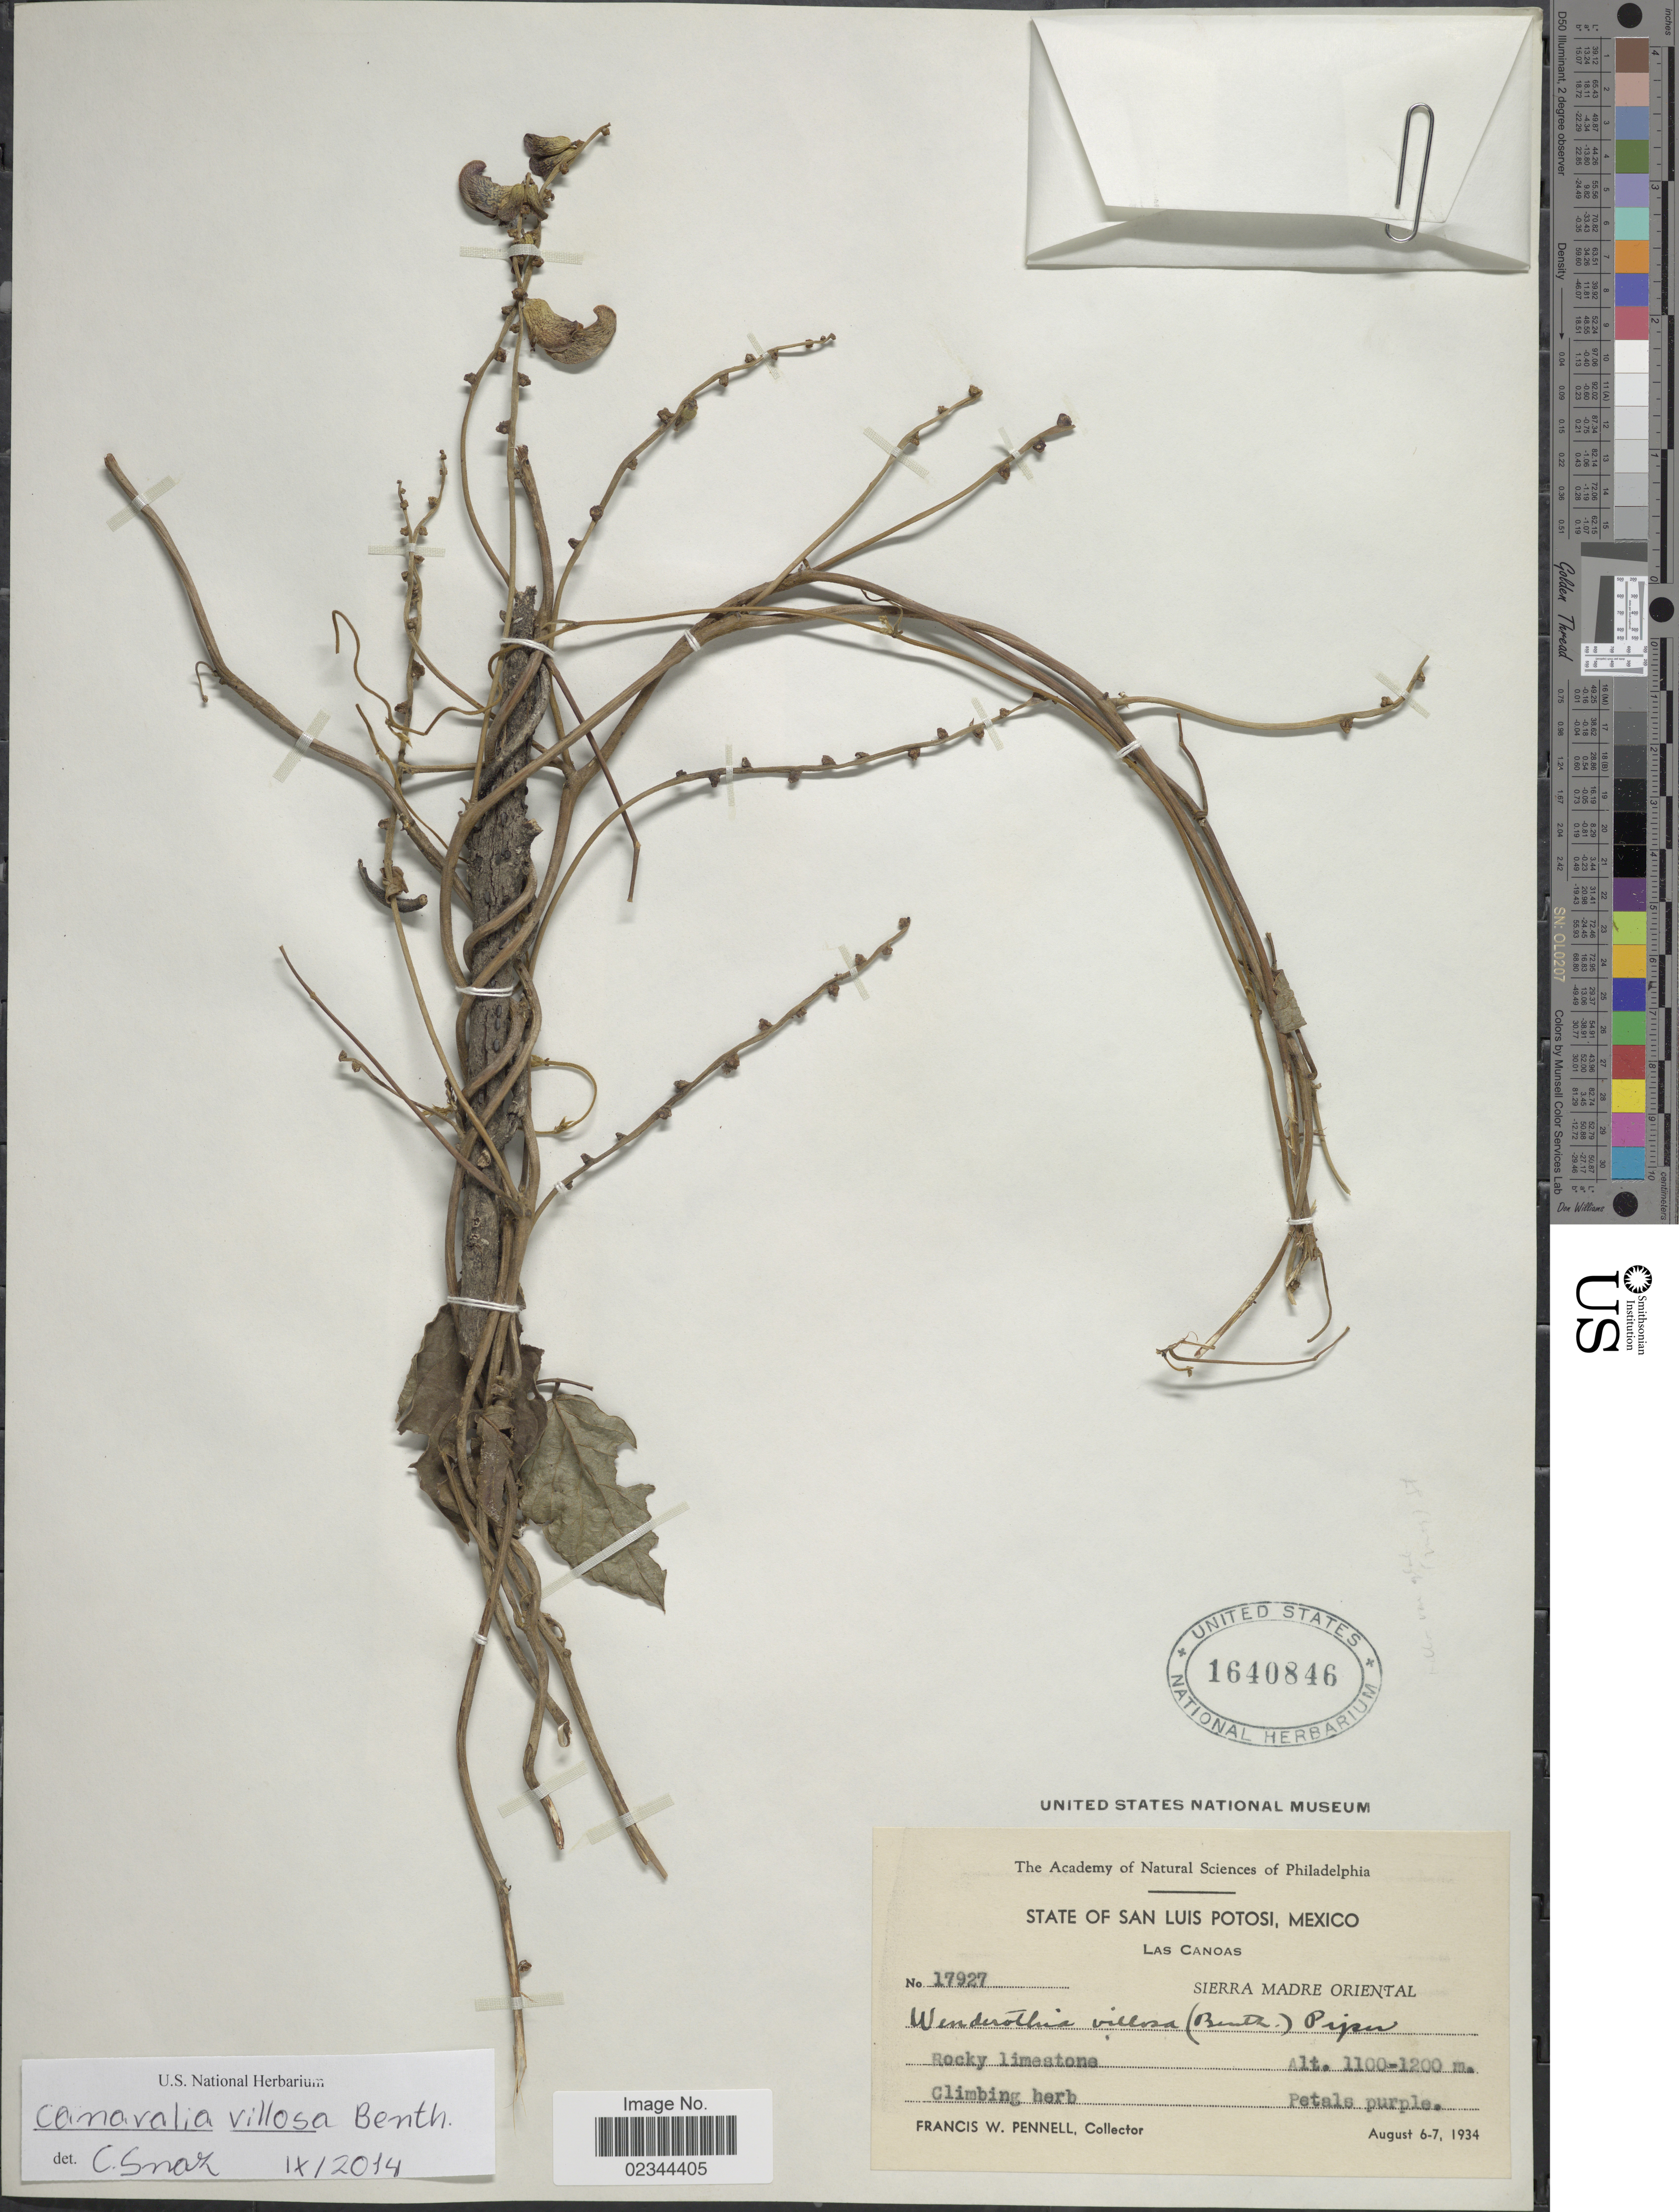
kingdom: Plantae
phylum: Tracheophyta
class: Magnoliopsida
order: Fabales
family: Fabaceae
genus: Canavalia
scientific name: Canavalia villosa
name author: Benth.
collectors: F. W. Pennell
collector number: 17927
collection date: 1934-08-06/1934-08-07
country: Mexico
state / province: San Luis Potosí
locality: Las Canoas, Sierra Madre Oriental, Rocky limestone.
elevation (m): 1100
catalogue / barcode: US 1640846